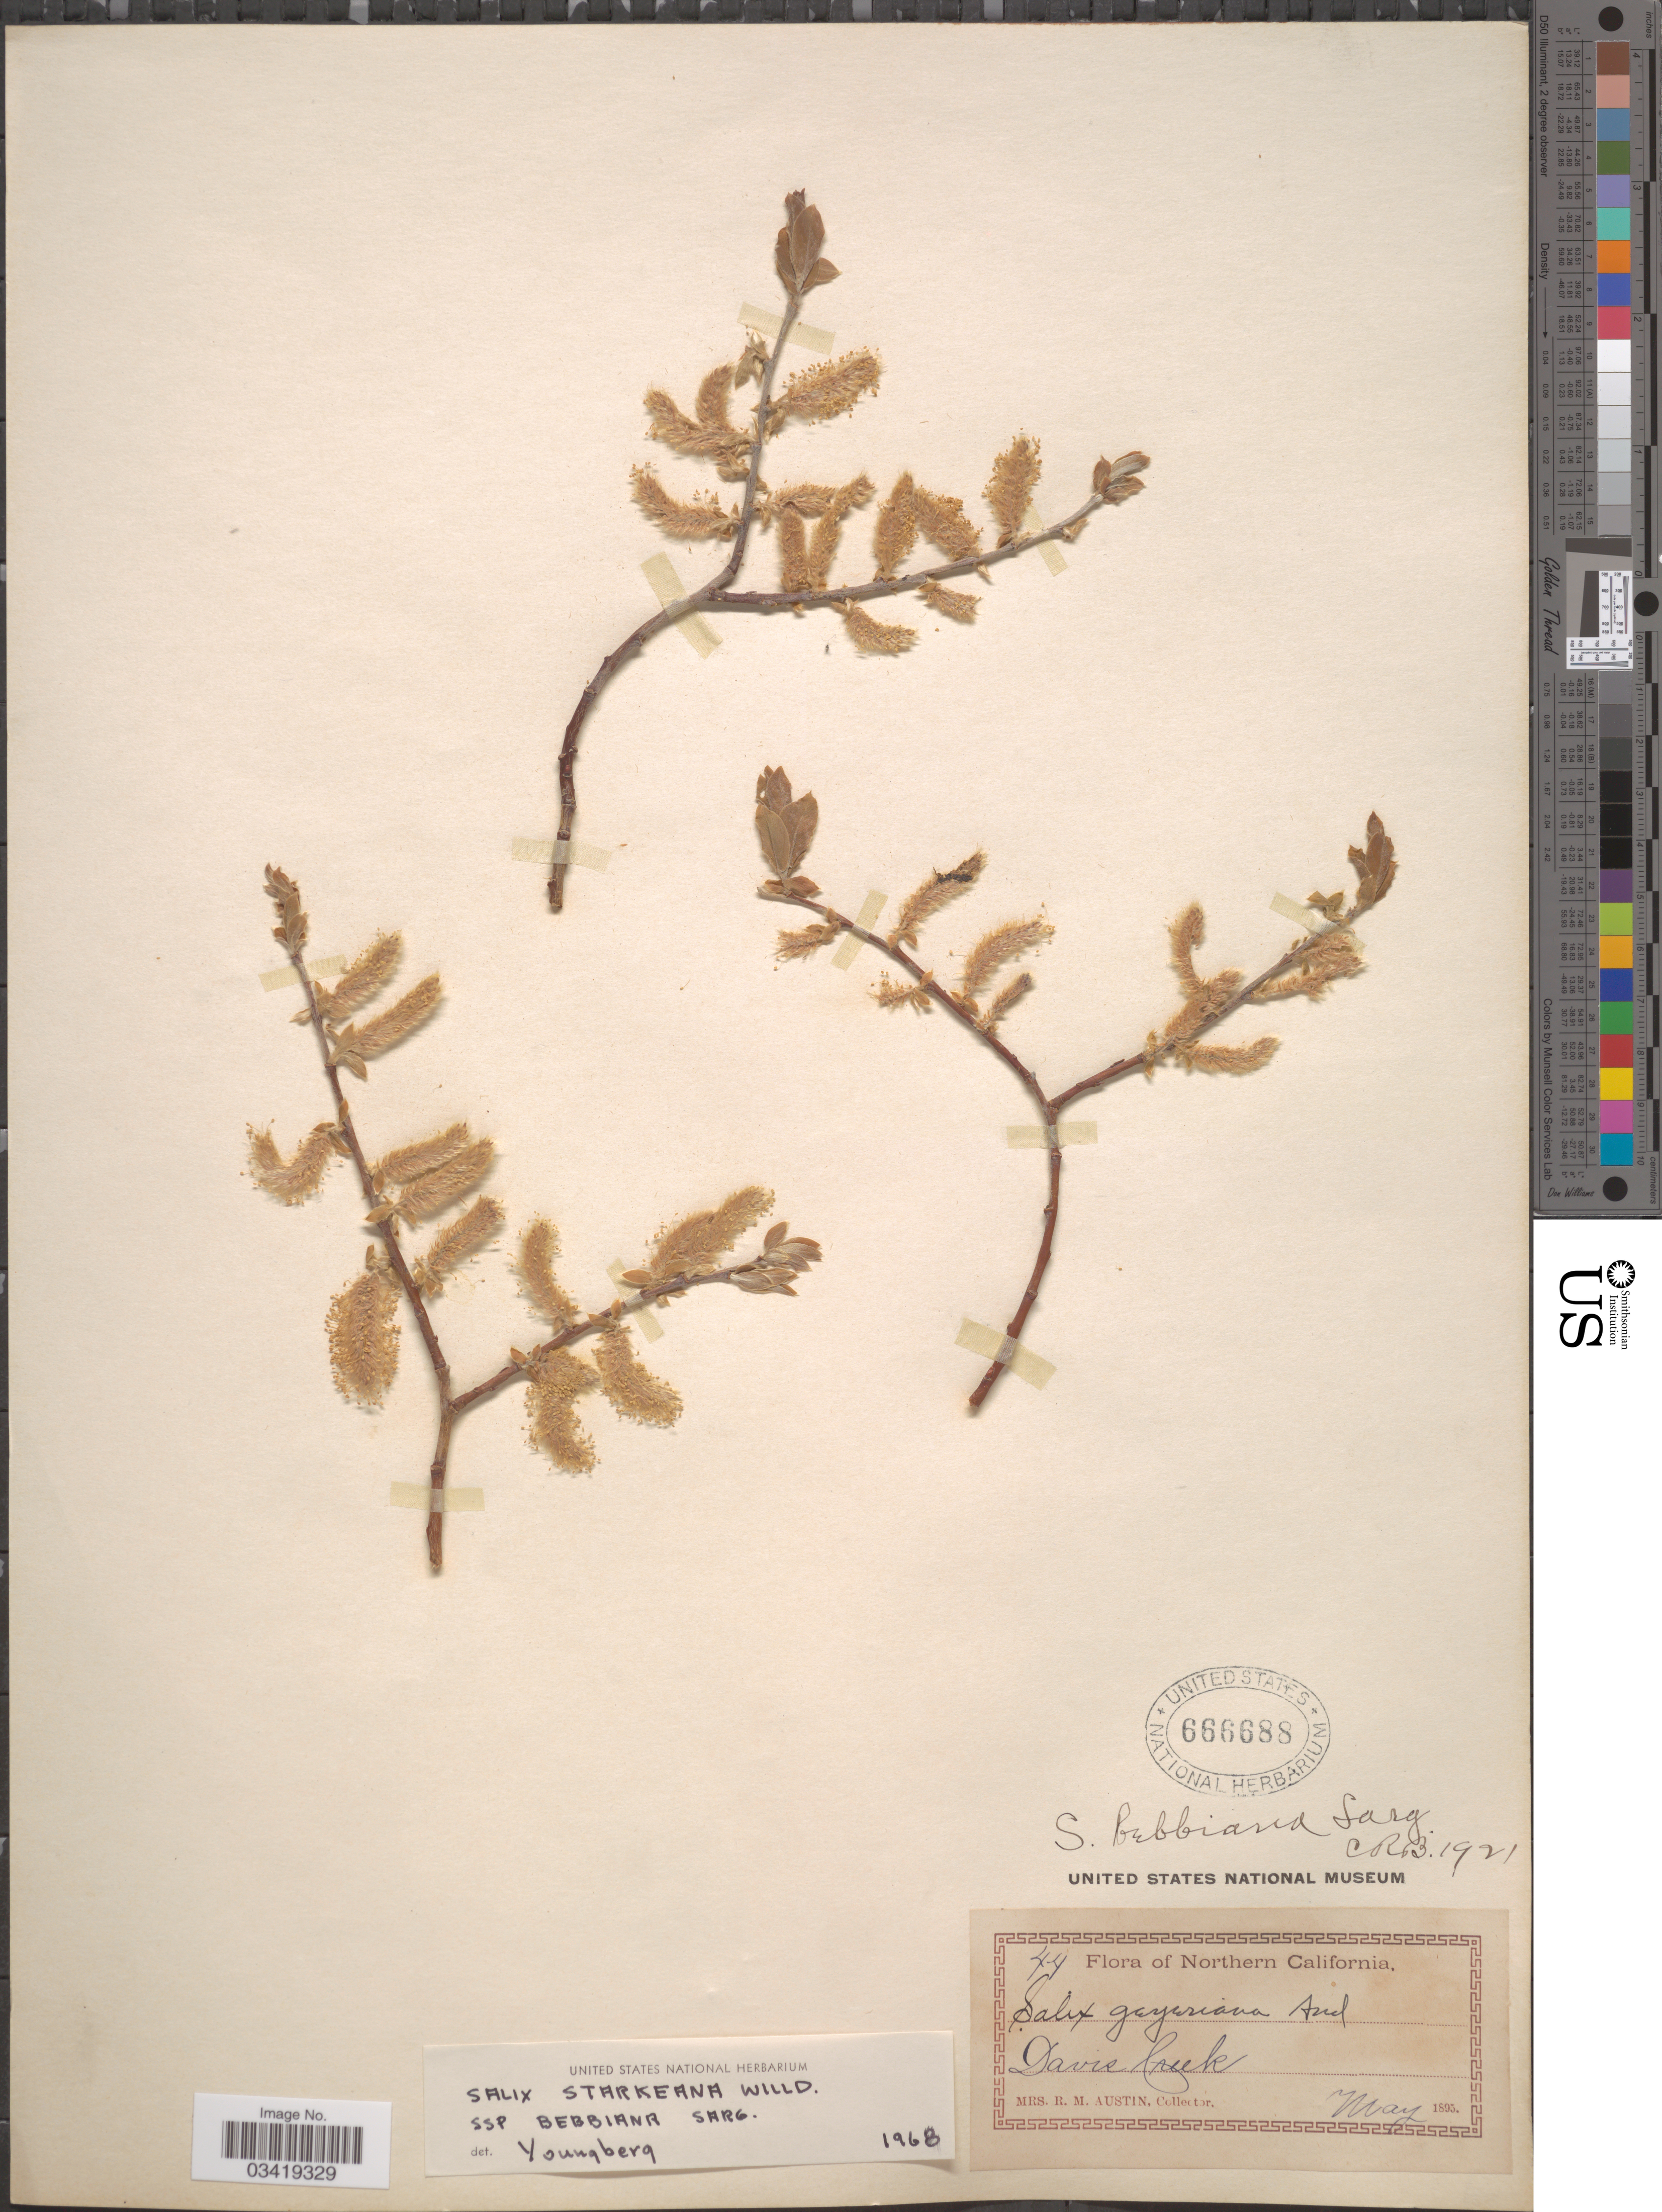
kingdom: Plantae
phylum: Tracheophyta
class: Magnoliopsida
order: Malpighiales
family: Salicaceae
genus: Salix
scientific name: Salix bebbiana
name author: Sarg.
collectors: R. Austin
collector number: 44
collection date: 1895-05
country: United States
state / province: California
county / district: Modoc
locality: Northern California. Davis Creek.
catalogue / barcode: US 666688